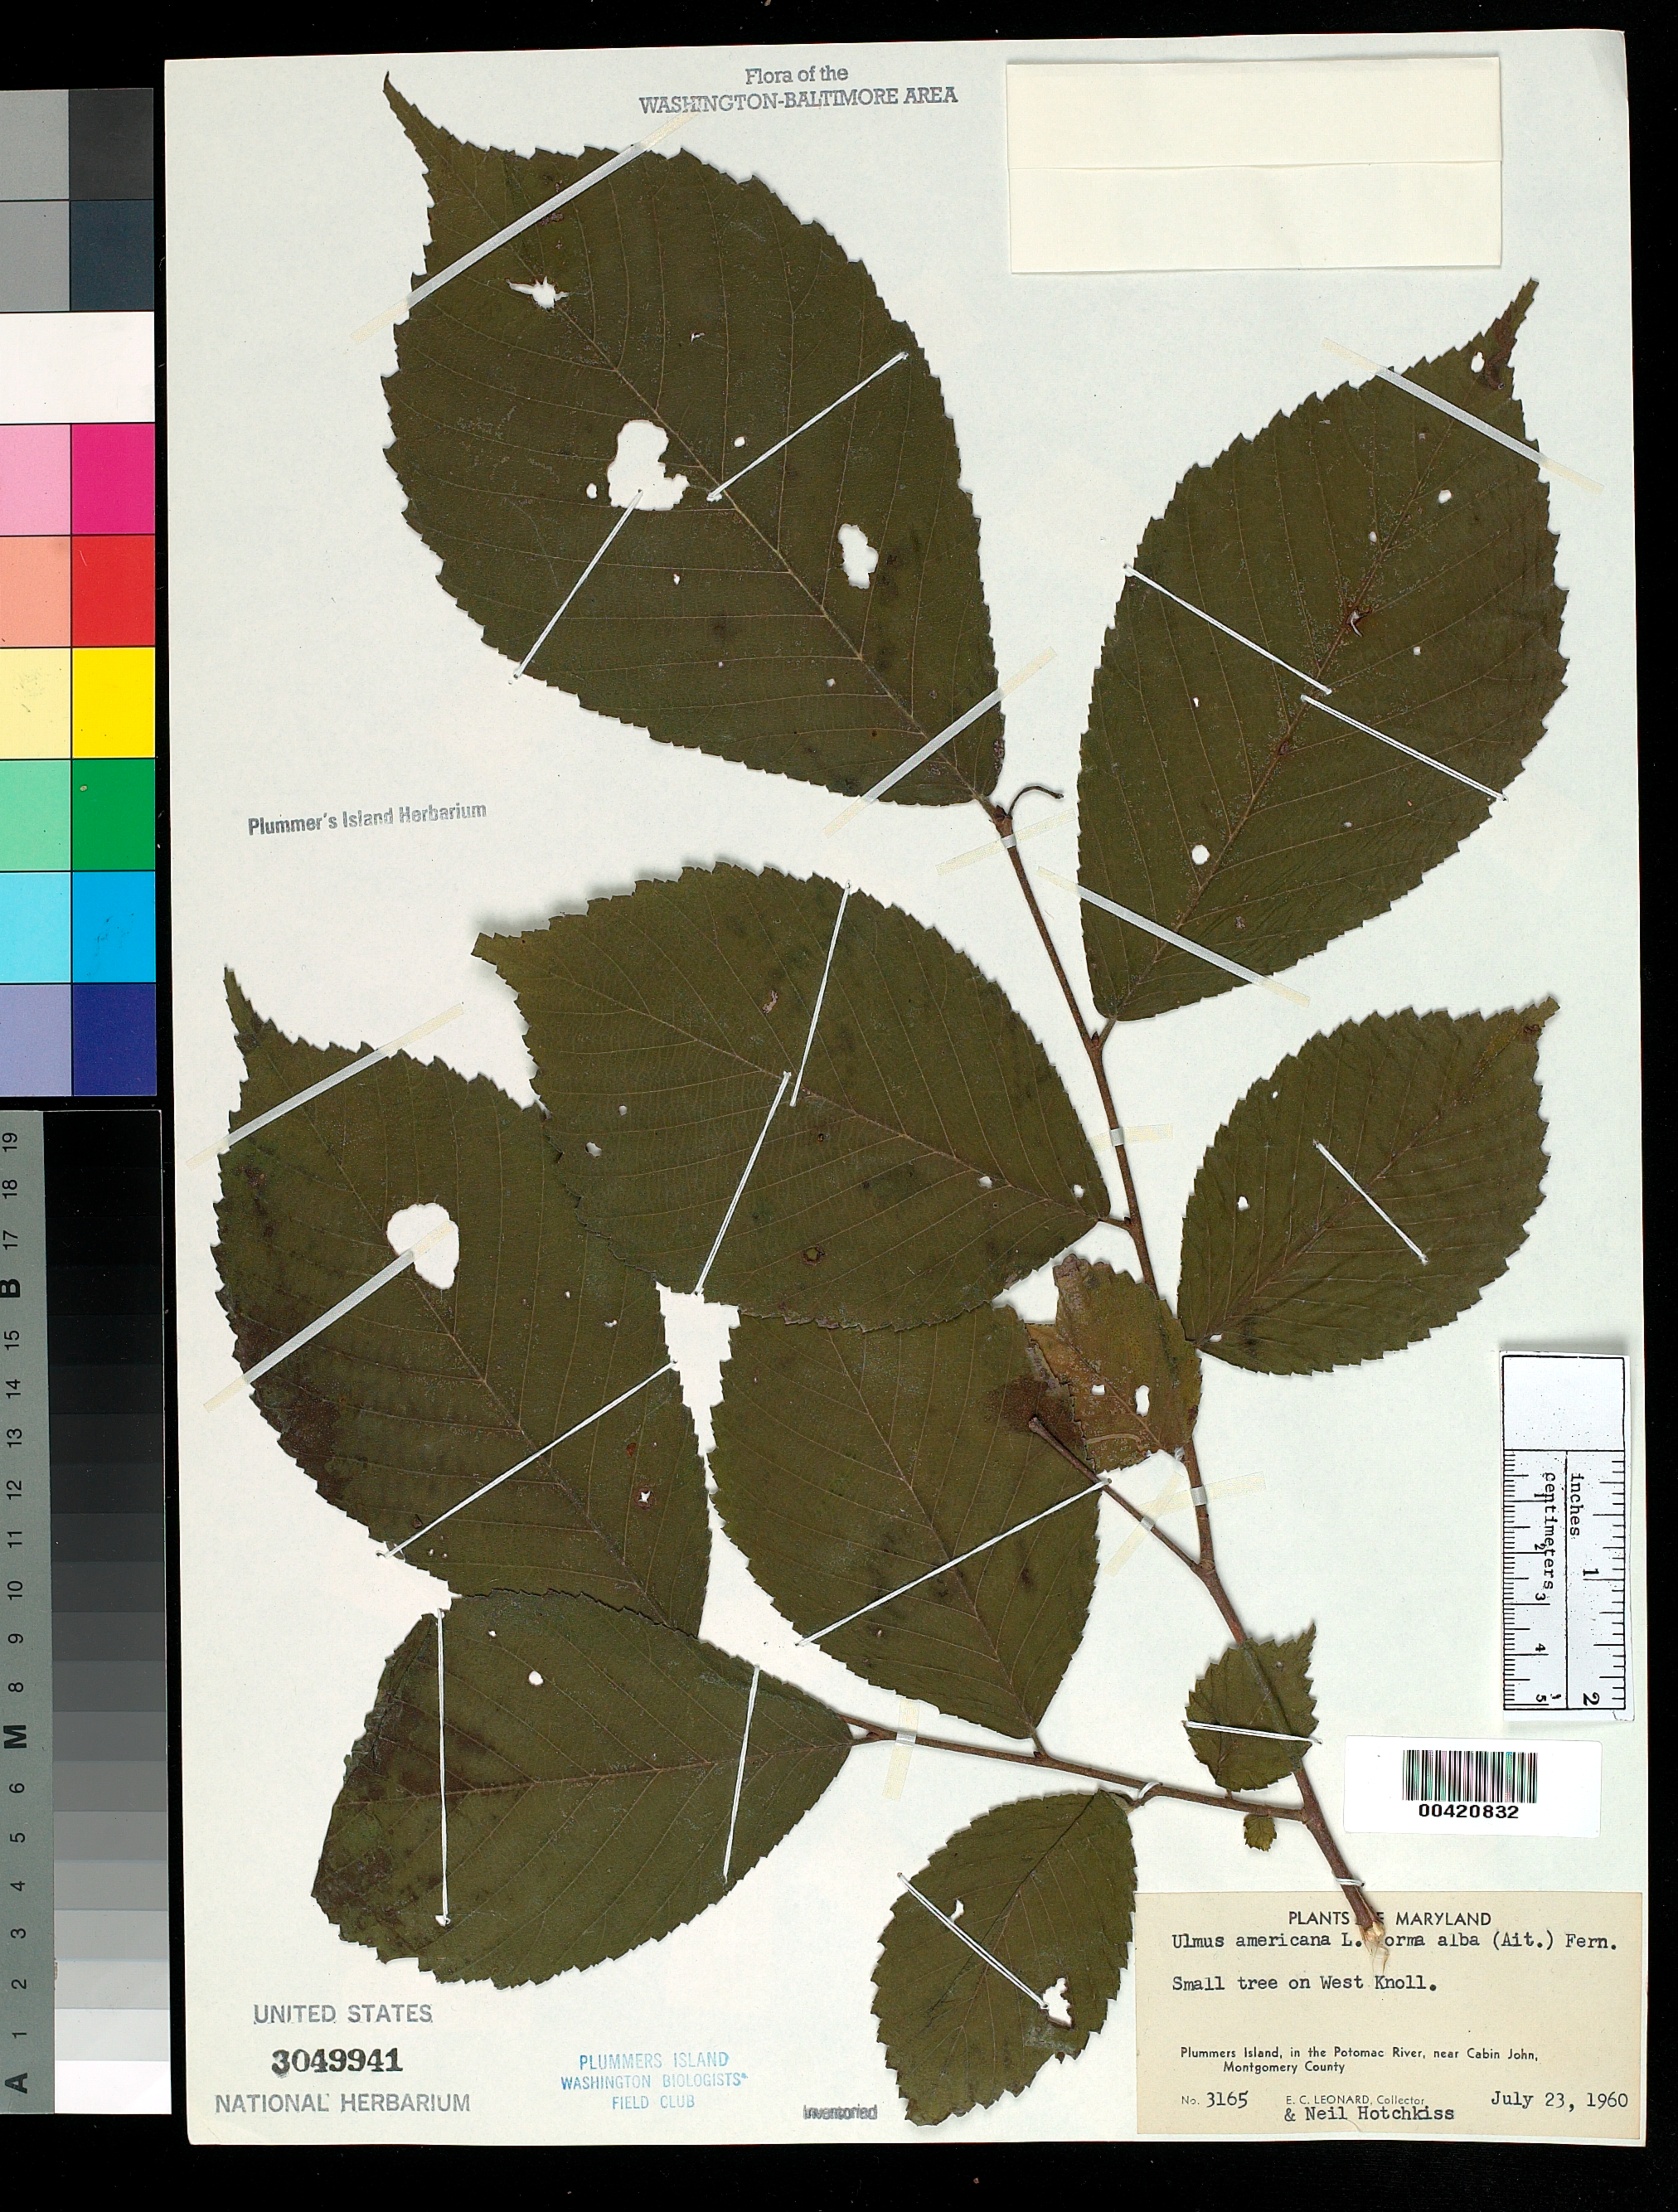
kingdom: Plantae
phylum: Tracheophyta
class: Magnoliopsida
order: Rosales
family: Ulmaceae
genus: Ulmus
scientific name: Ulmus americana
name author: L.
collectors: E. C. Leonard & N. Hotchkiss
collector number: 3165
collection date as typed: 23 Jul 1960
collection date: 1960-07-23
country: United States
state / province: Maryland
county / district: Montgomery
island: Plummers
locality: Plummer's Island; on west knoll C. & O. Canal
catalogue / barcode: US 3049941